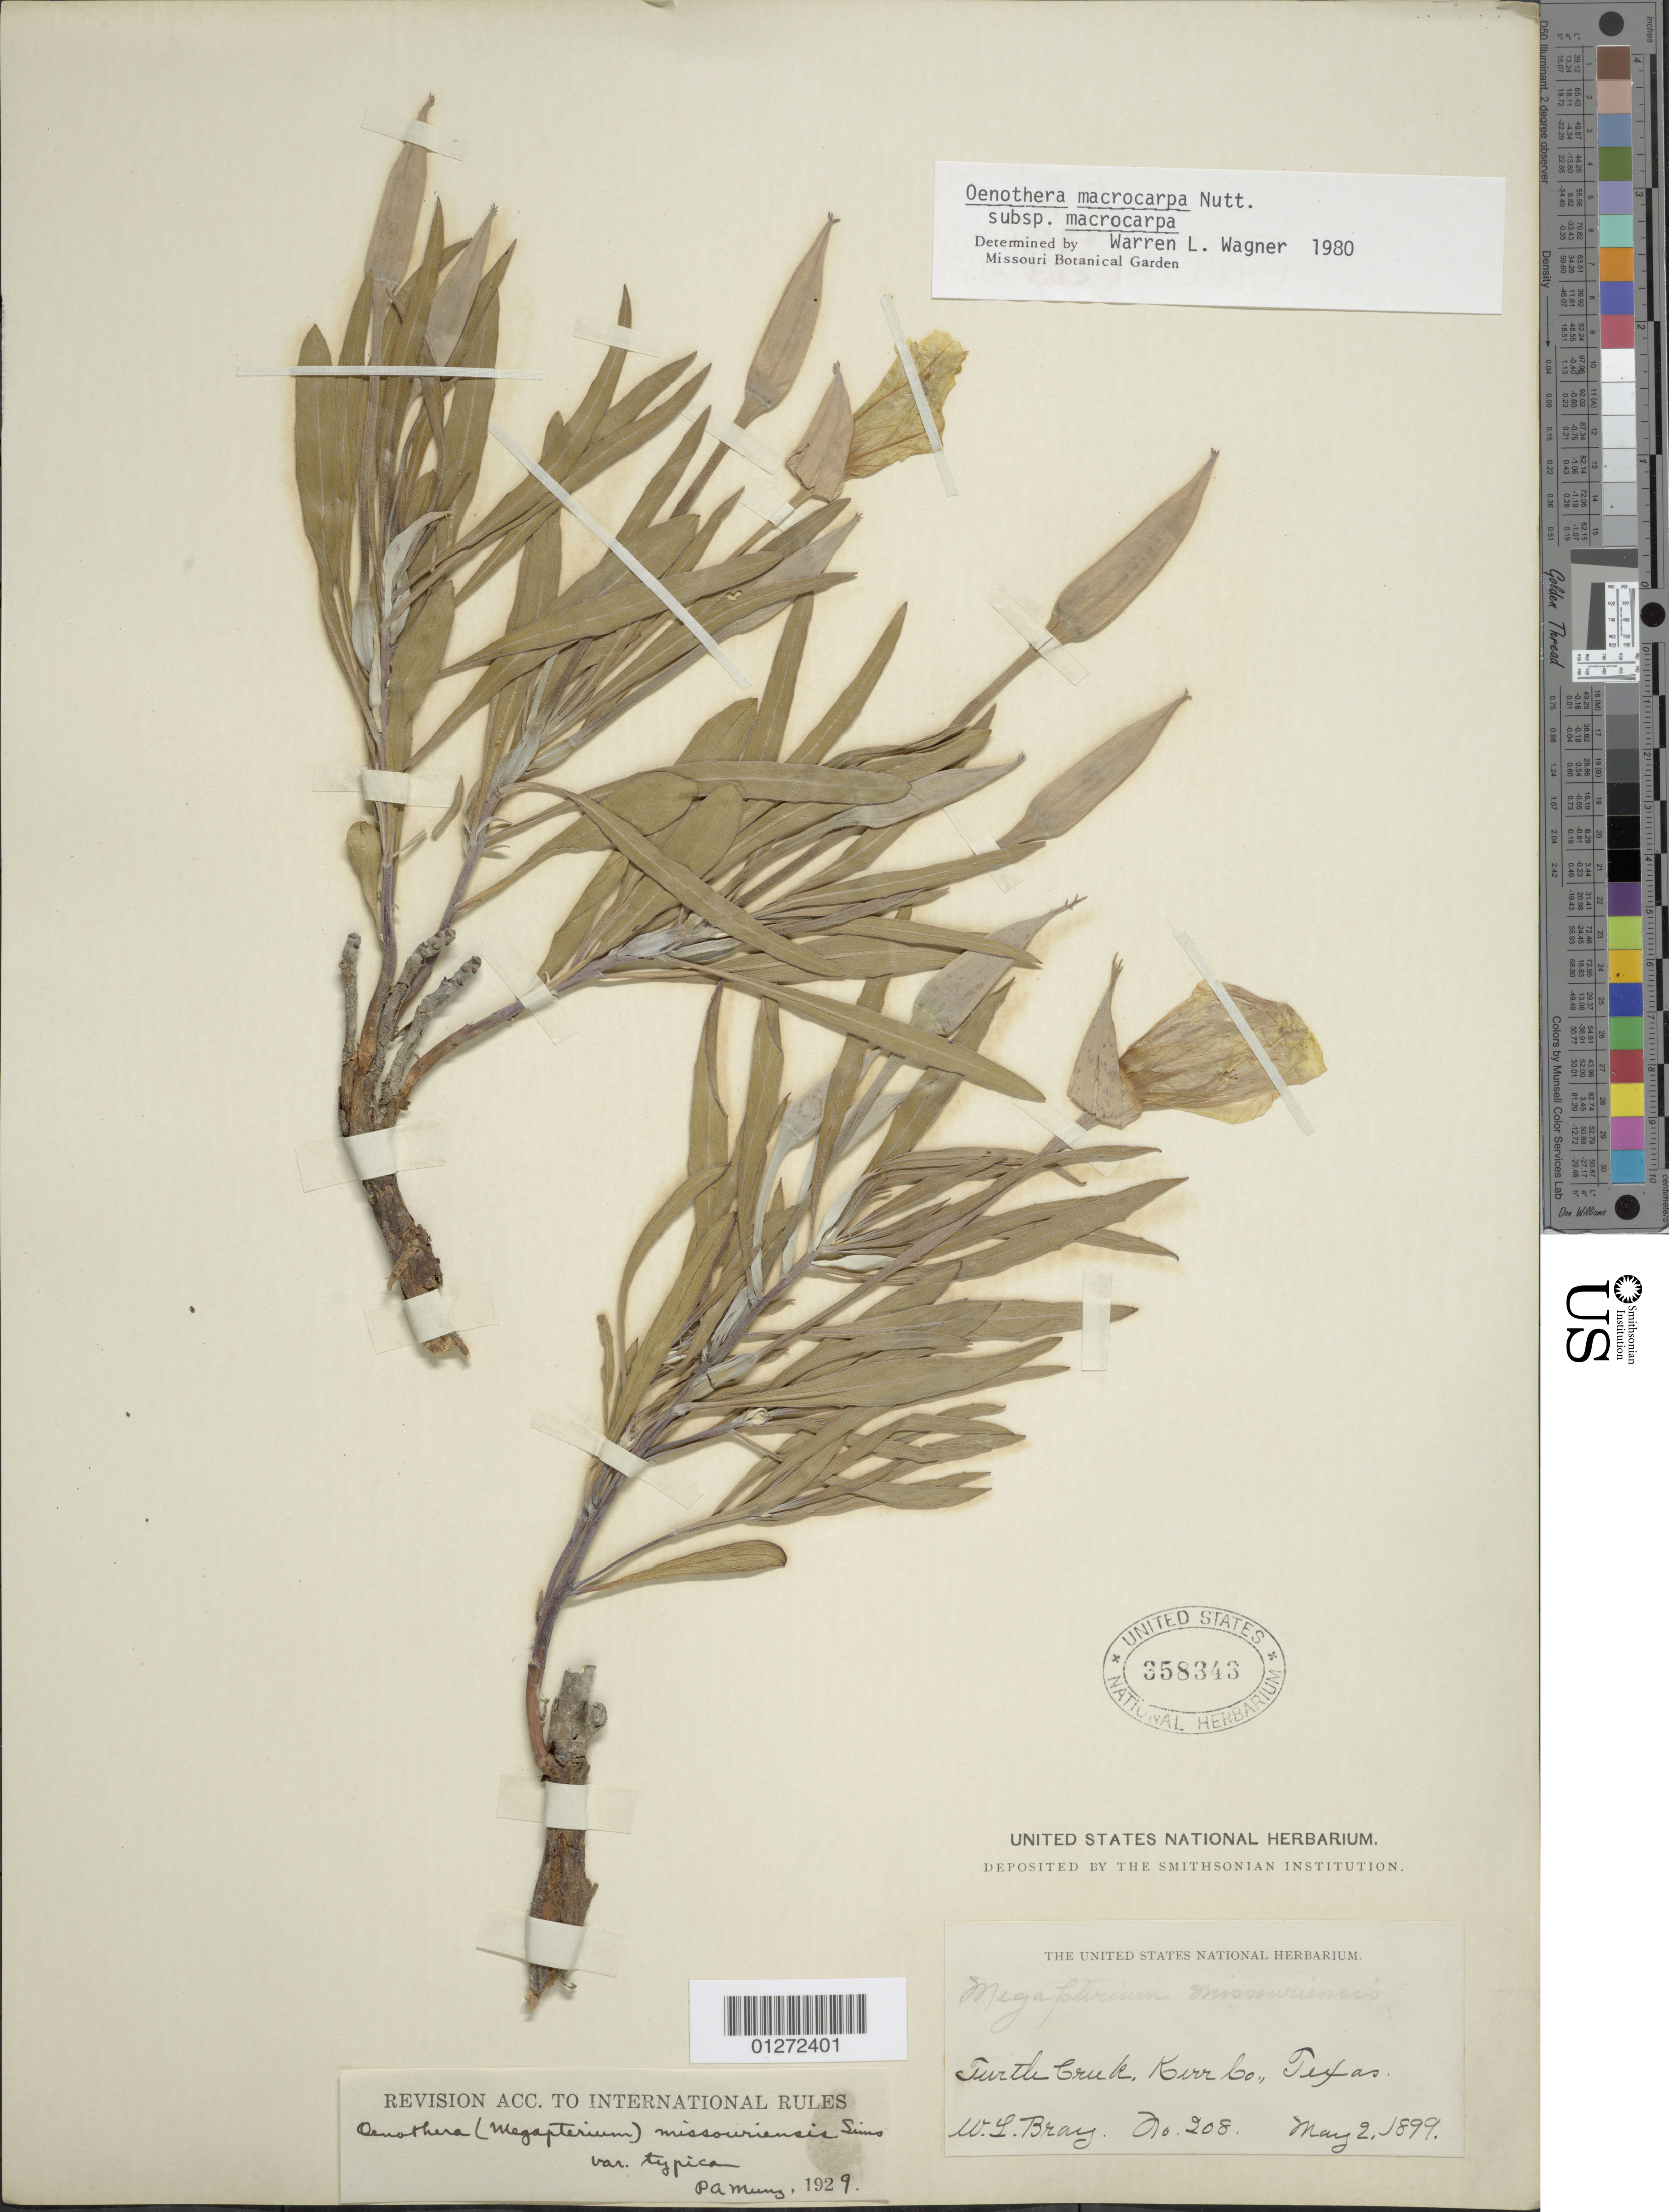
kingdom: Plantae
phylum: Tracheophyta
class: Magnoliopsida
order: Myrtales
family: Onagraceae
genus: Oenothera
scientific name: Oenothera macrocarpa subsp. macrocarpa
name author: Nutt.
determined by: Wagner, W. L., (BOT), Smithsonian Institution - National Museum of Natural History (UNITED STATES)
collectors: W. L. Bray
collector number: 208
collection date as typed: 02 May 1899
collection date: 1899-05-02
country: United States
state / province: Texas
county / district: Kerr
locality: Turtle Creek.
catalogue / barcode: US 358343